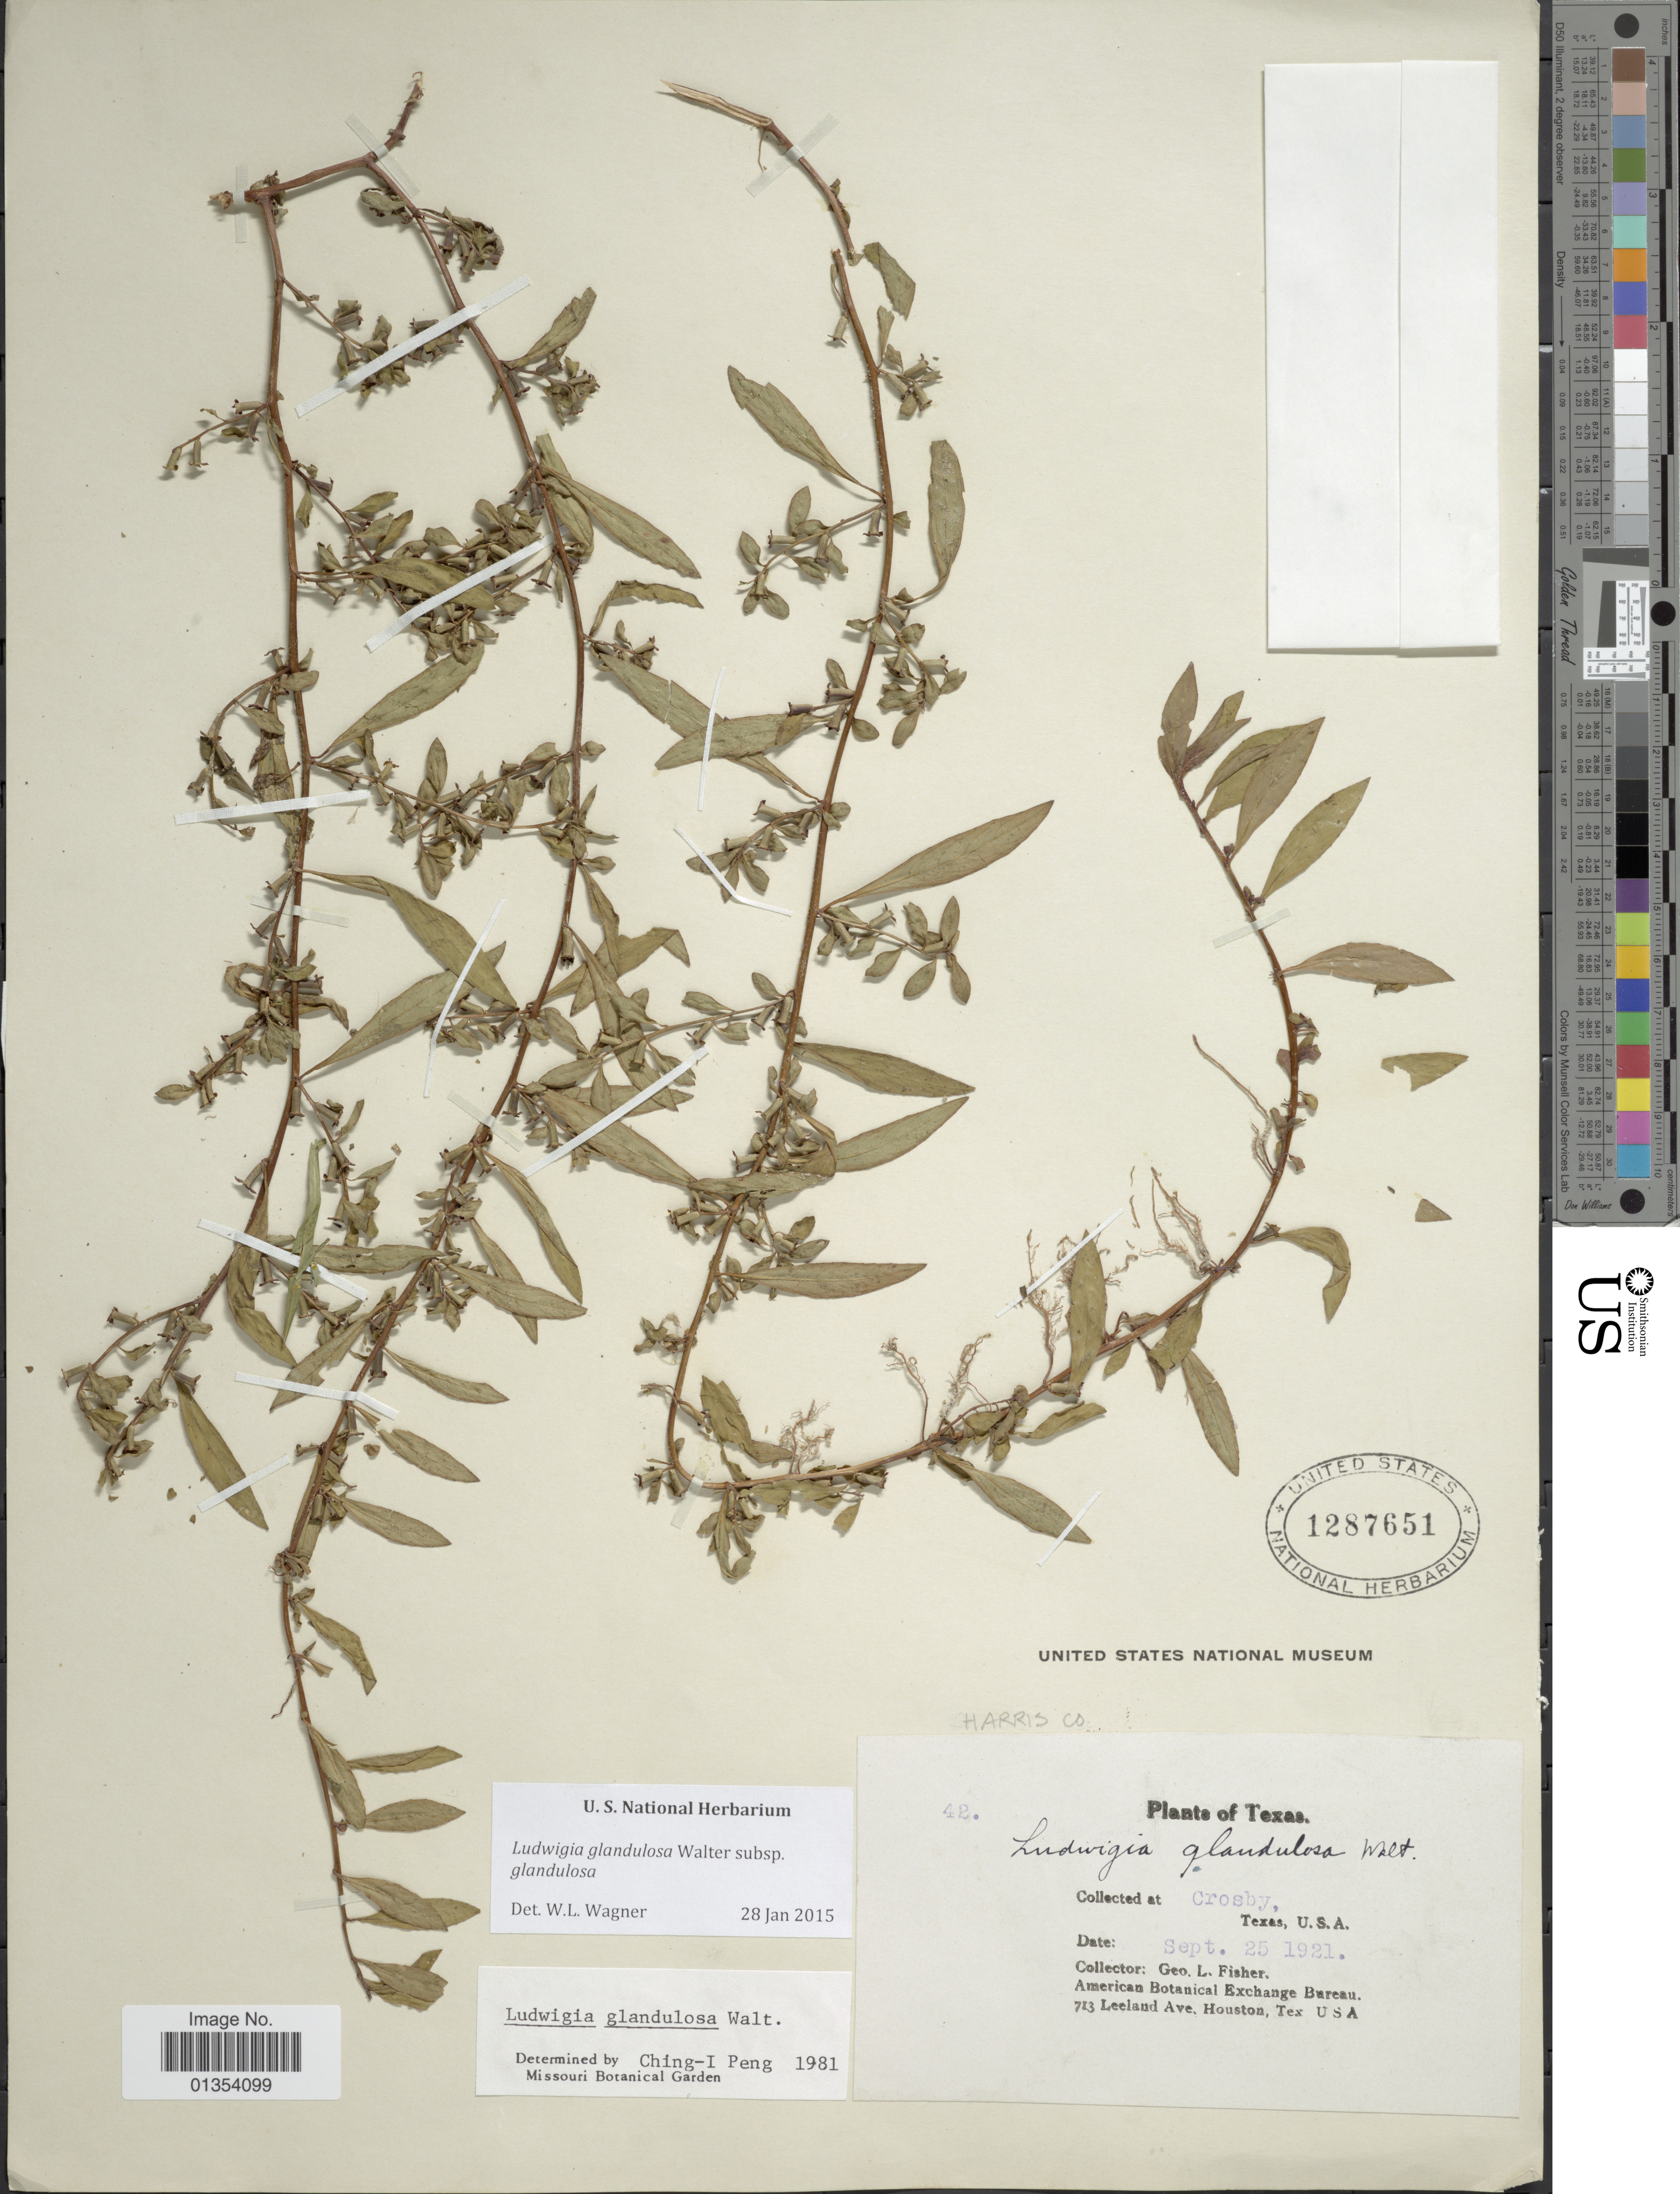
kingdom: Plantae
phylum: Tracheophyta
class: Magnoliopsida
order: Myrtales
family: Onagraceae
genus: Ludwigia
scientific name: Ludwigia glandulosa subsp. glandulosa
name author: Walter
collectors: G. L. Fisher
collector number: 42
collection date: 1921-09-25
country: United States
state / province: Texas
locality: Crosby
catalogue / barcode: US 1287651